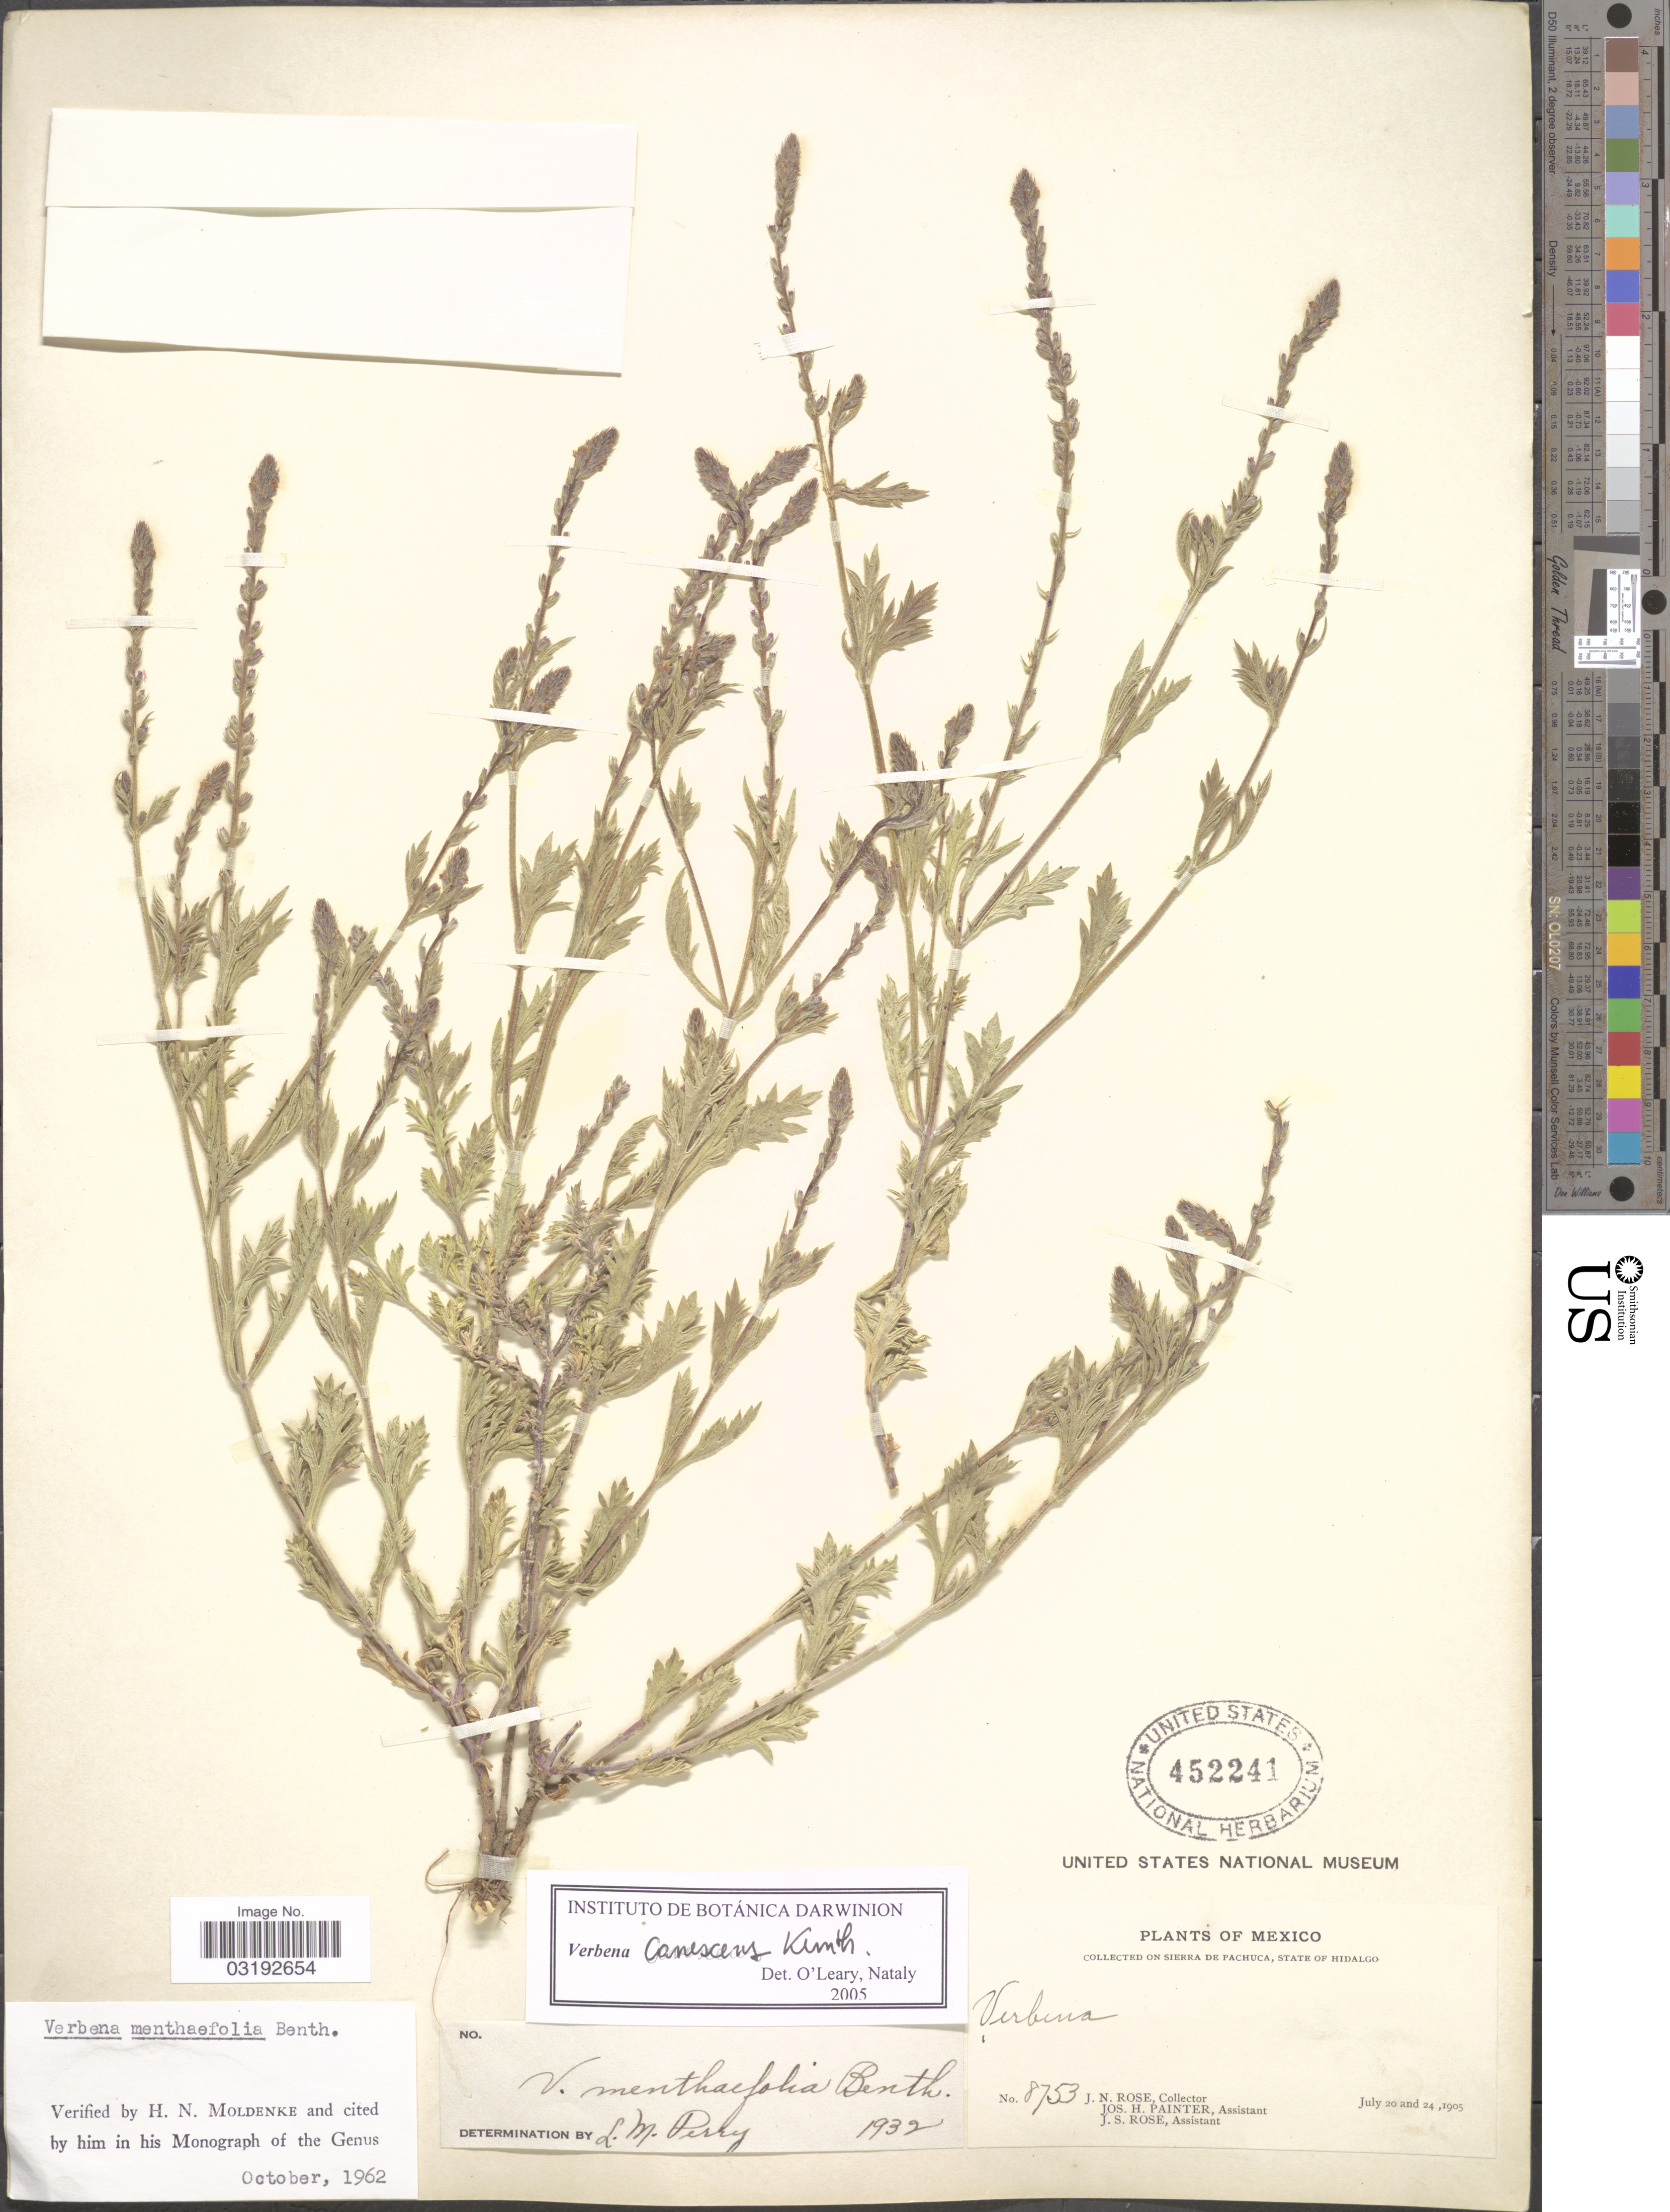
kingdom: Plantae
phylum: Tracheophyta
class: Magnoliopsida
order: Lamiales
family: Verbenaceae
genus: Verbena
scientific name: Verbena canescens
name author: Kunth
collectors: J. N. Rose, J. H. Painter & J. S. Rose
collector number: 8753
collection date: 1905-07-20/1905-07-24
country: Mexico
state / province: Hidalgo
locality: Sierra de Pachuca.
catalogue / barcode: US 452241